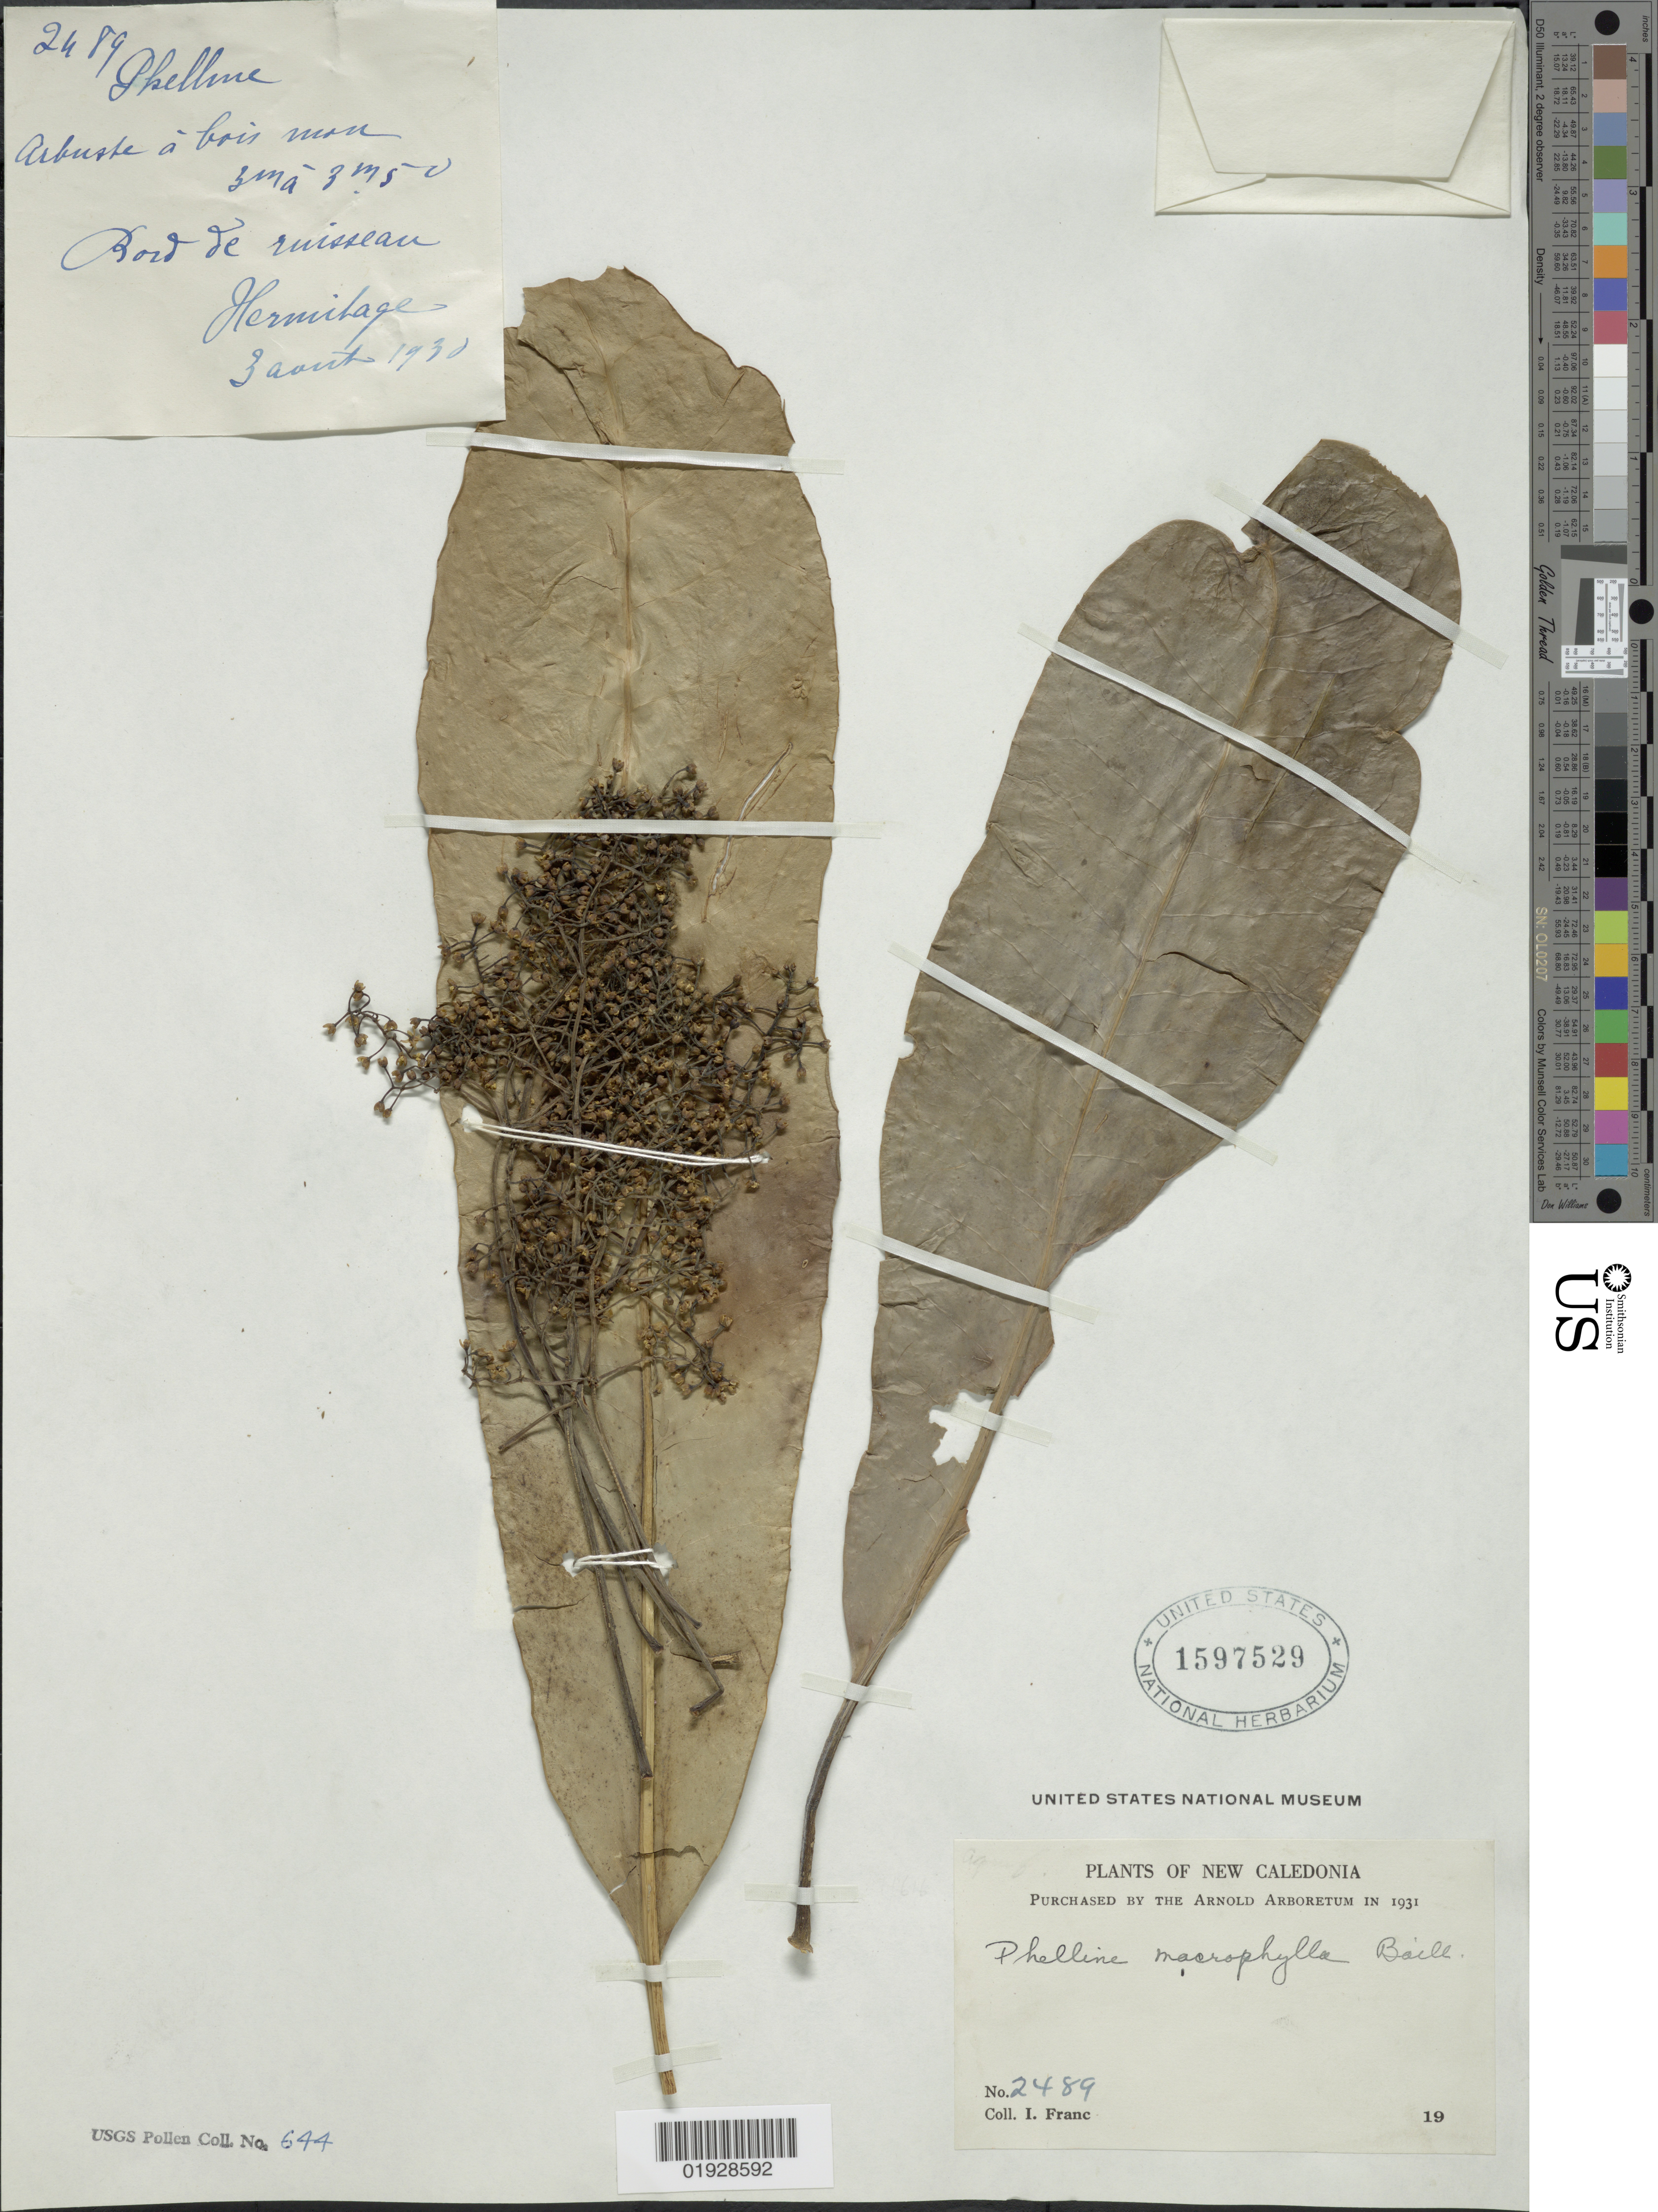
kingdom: Plantae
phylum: Tracheophyta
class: Magnoliopsida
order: Asterales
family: Phellinaceae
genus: Phelline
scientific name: Phelline macrophylla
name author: Baill.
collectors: I. Franc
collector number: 2489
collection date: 1930-08-03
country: New Caledonia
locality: Hermitage.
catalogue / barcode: US 1597529